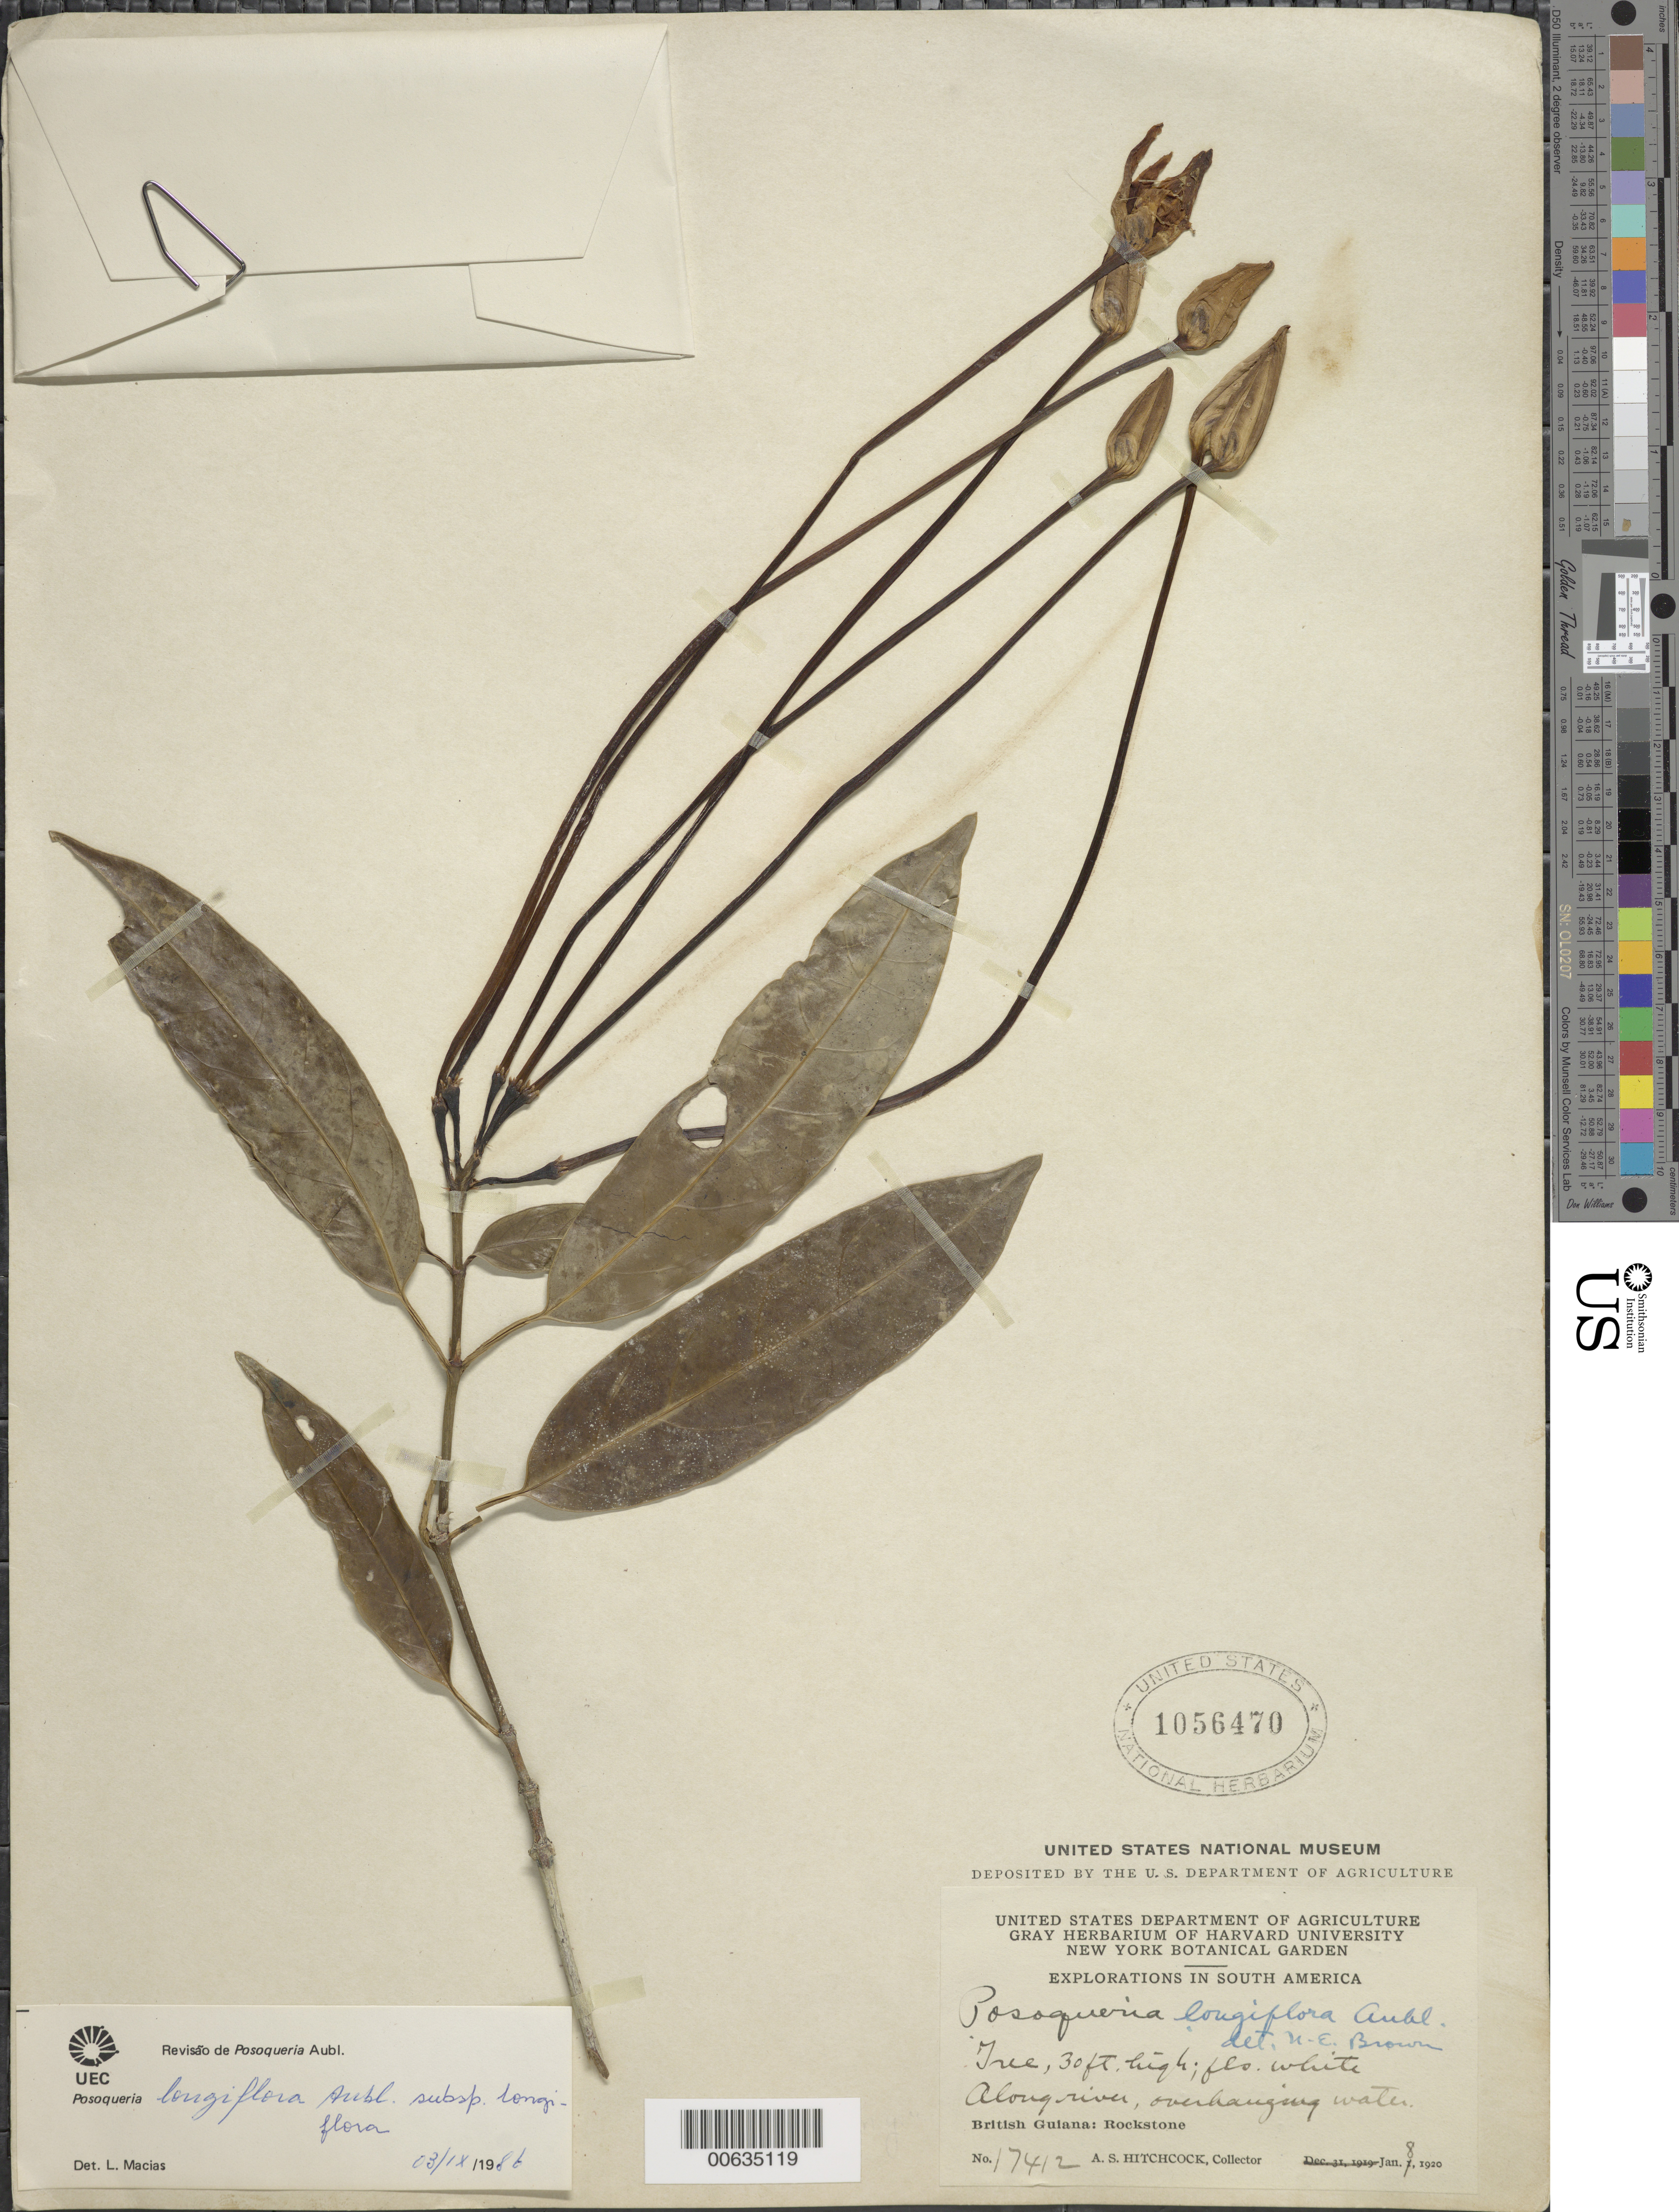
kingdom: Plantae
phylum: Tracheophyta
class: Magnoliopsida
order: Gentianales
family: Rubiaceae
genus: Posoqueria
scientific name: Posoqueria longiflora subsp. longiflora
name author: Aubl.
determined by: Macias, L.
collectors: A. S. Hitchcock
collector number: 17412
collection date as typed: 7-Jan-20 to 8-Jan-20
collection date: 1920-01-07/1920-01-08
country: Guyana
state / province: U. Demerara-Berbice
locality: Rockstone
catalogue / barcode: US 1056470